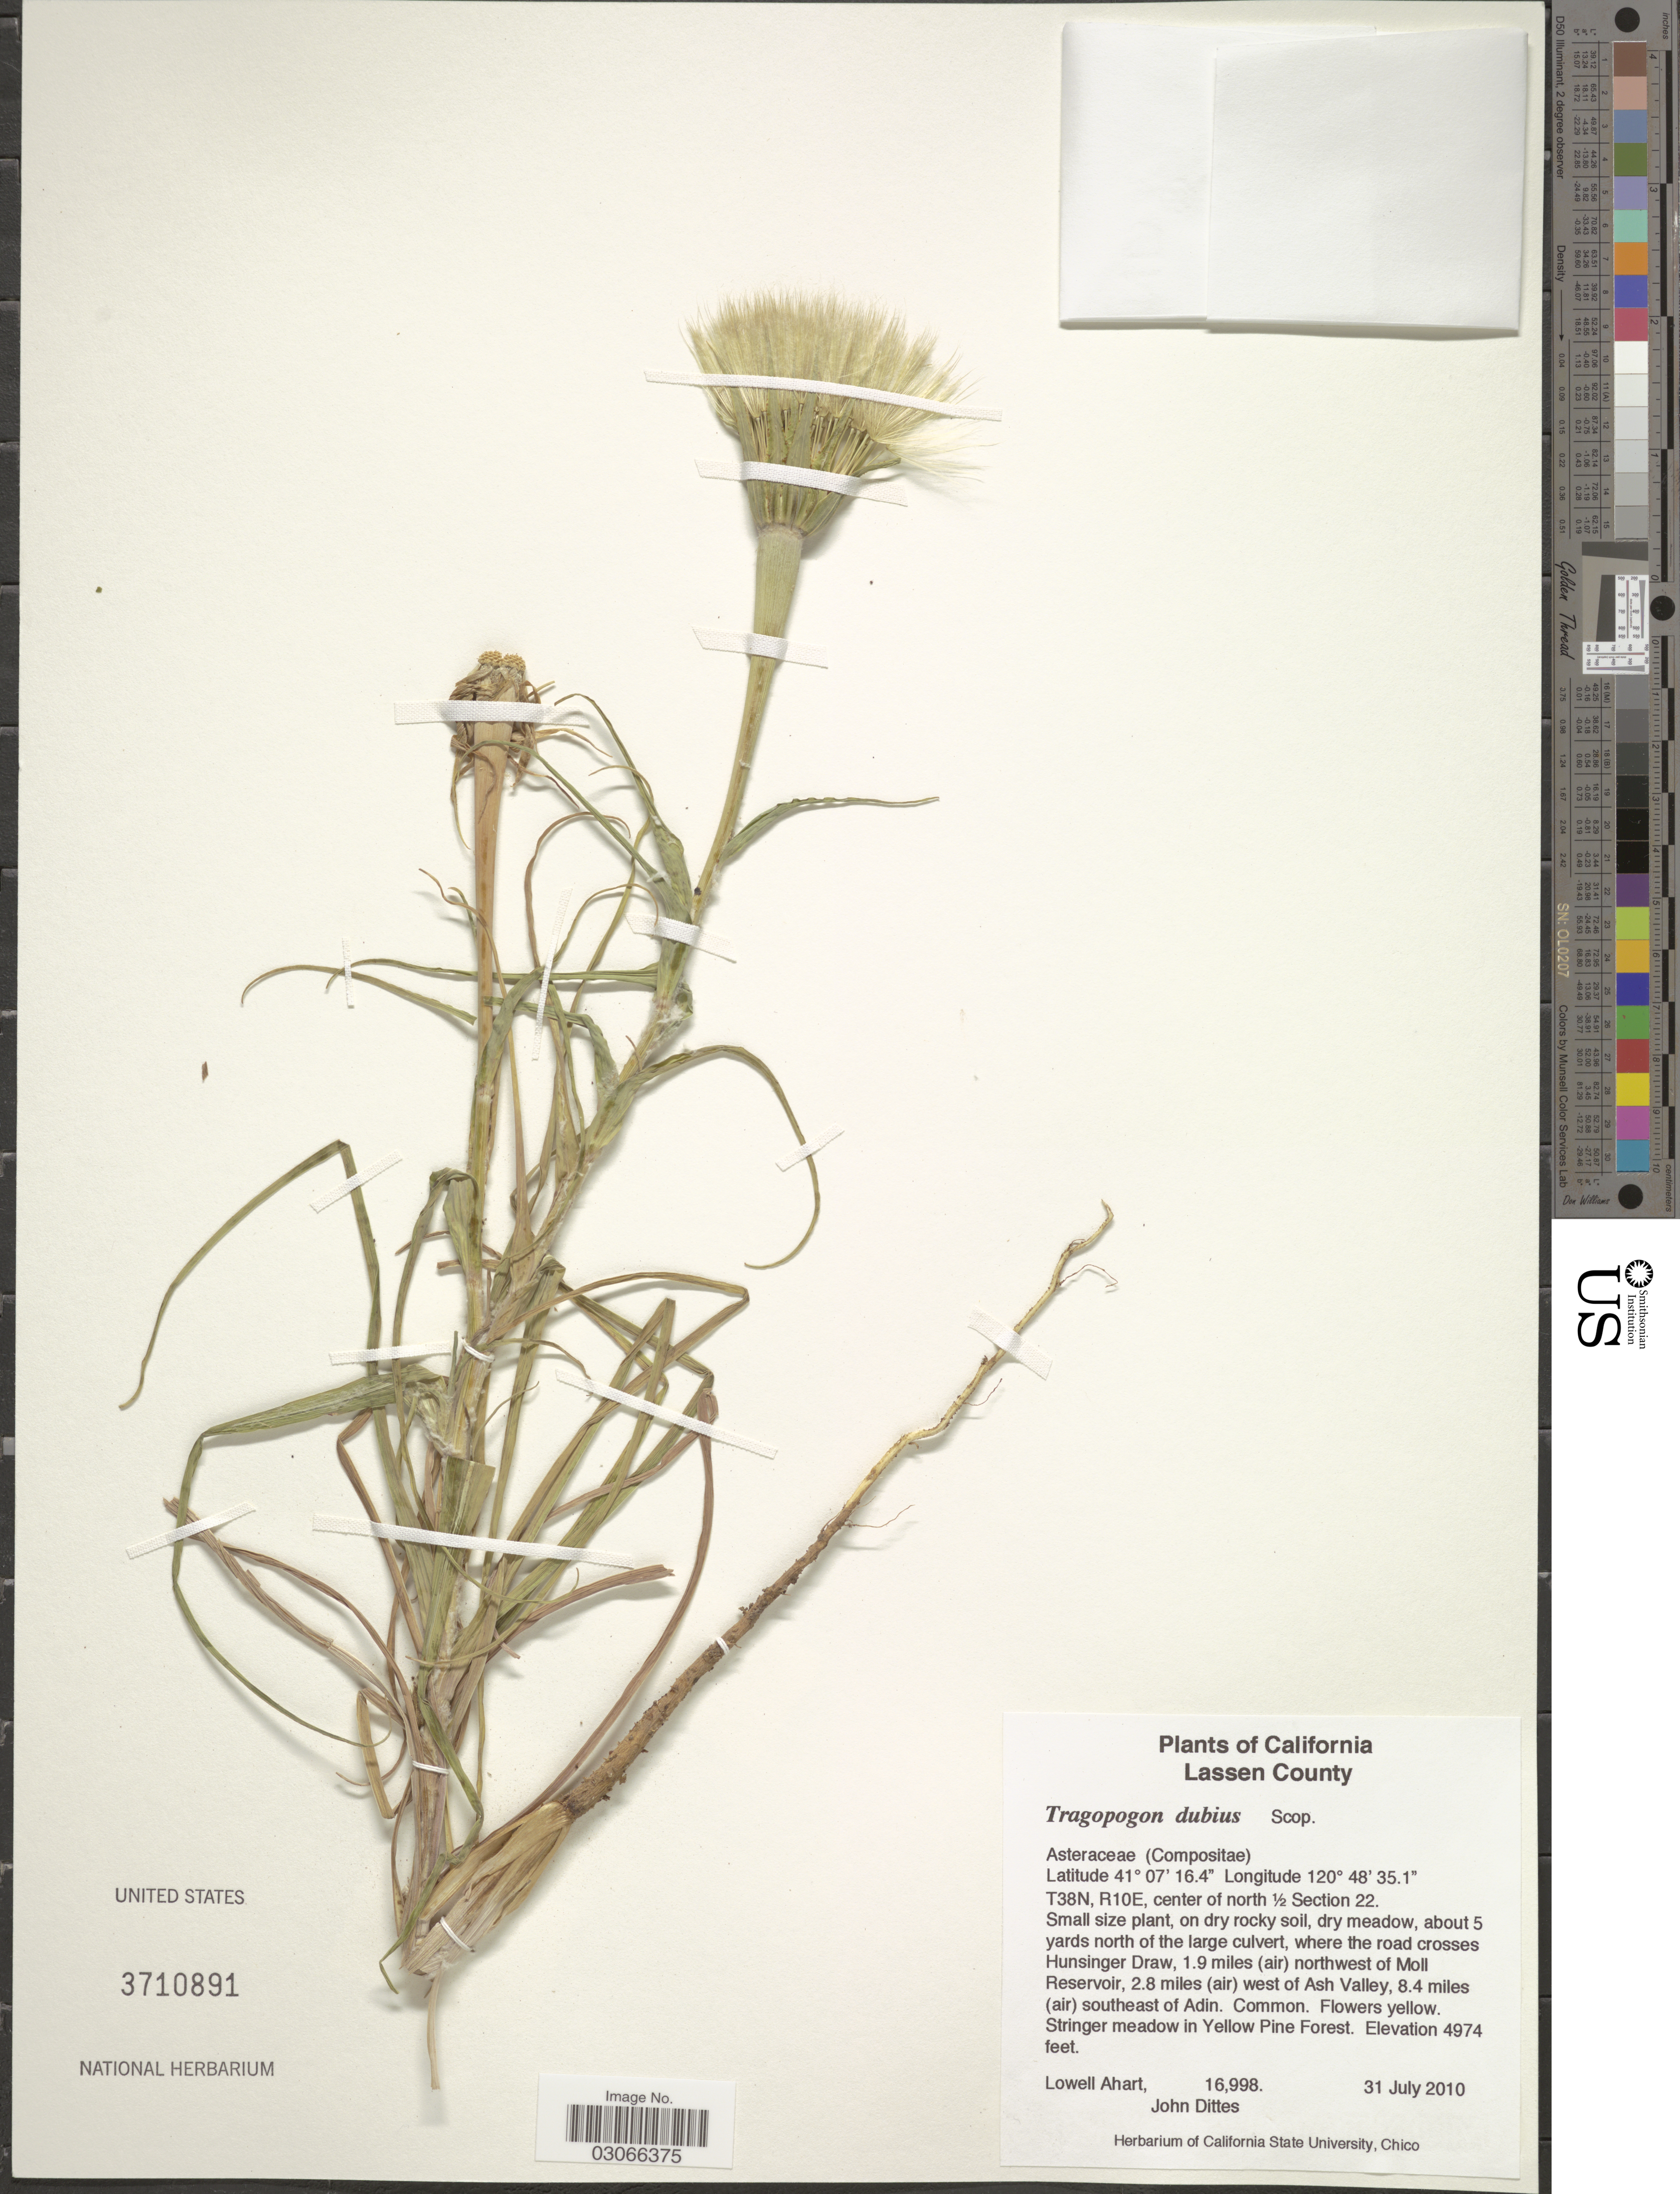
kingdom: Plantae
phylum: Tracheophyta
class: Magnoliopsida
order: Asterales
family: Asteraceae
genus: Tragopogon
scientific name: Tragopogon dubius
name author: Scop.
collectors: L. Ahart & J. Dittes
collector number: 16998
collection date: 2010-07-31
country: United States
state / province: California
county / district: Lassen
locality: Lassen County. T38N, R10E, center of north ½ Section 22. About 5 yards north of the large culvert, where the road crosses Hunsinger Draw, 1.9 miles (air) northwest of Moll Reservoir, 2.8 miles (air) west of Ash Valley, 8.4 miles (air) southeast of Adin.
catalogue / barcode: US 3710891